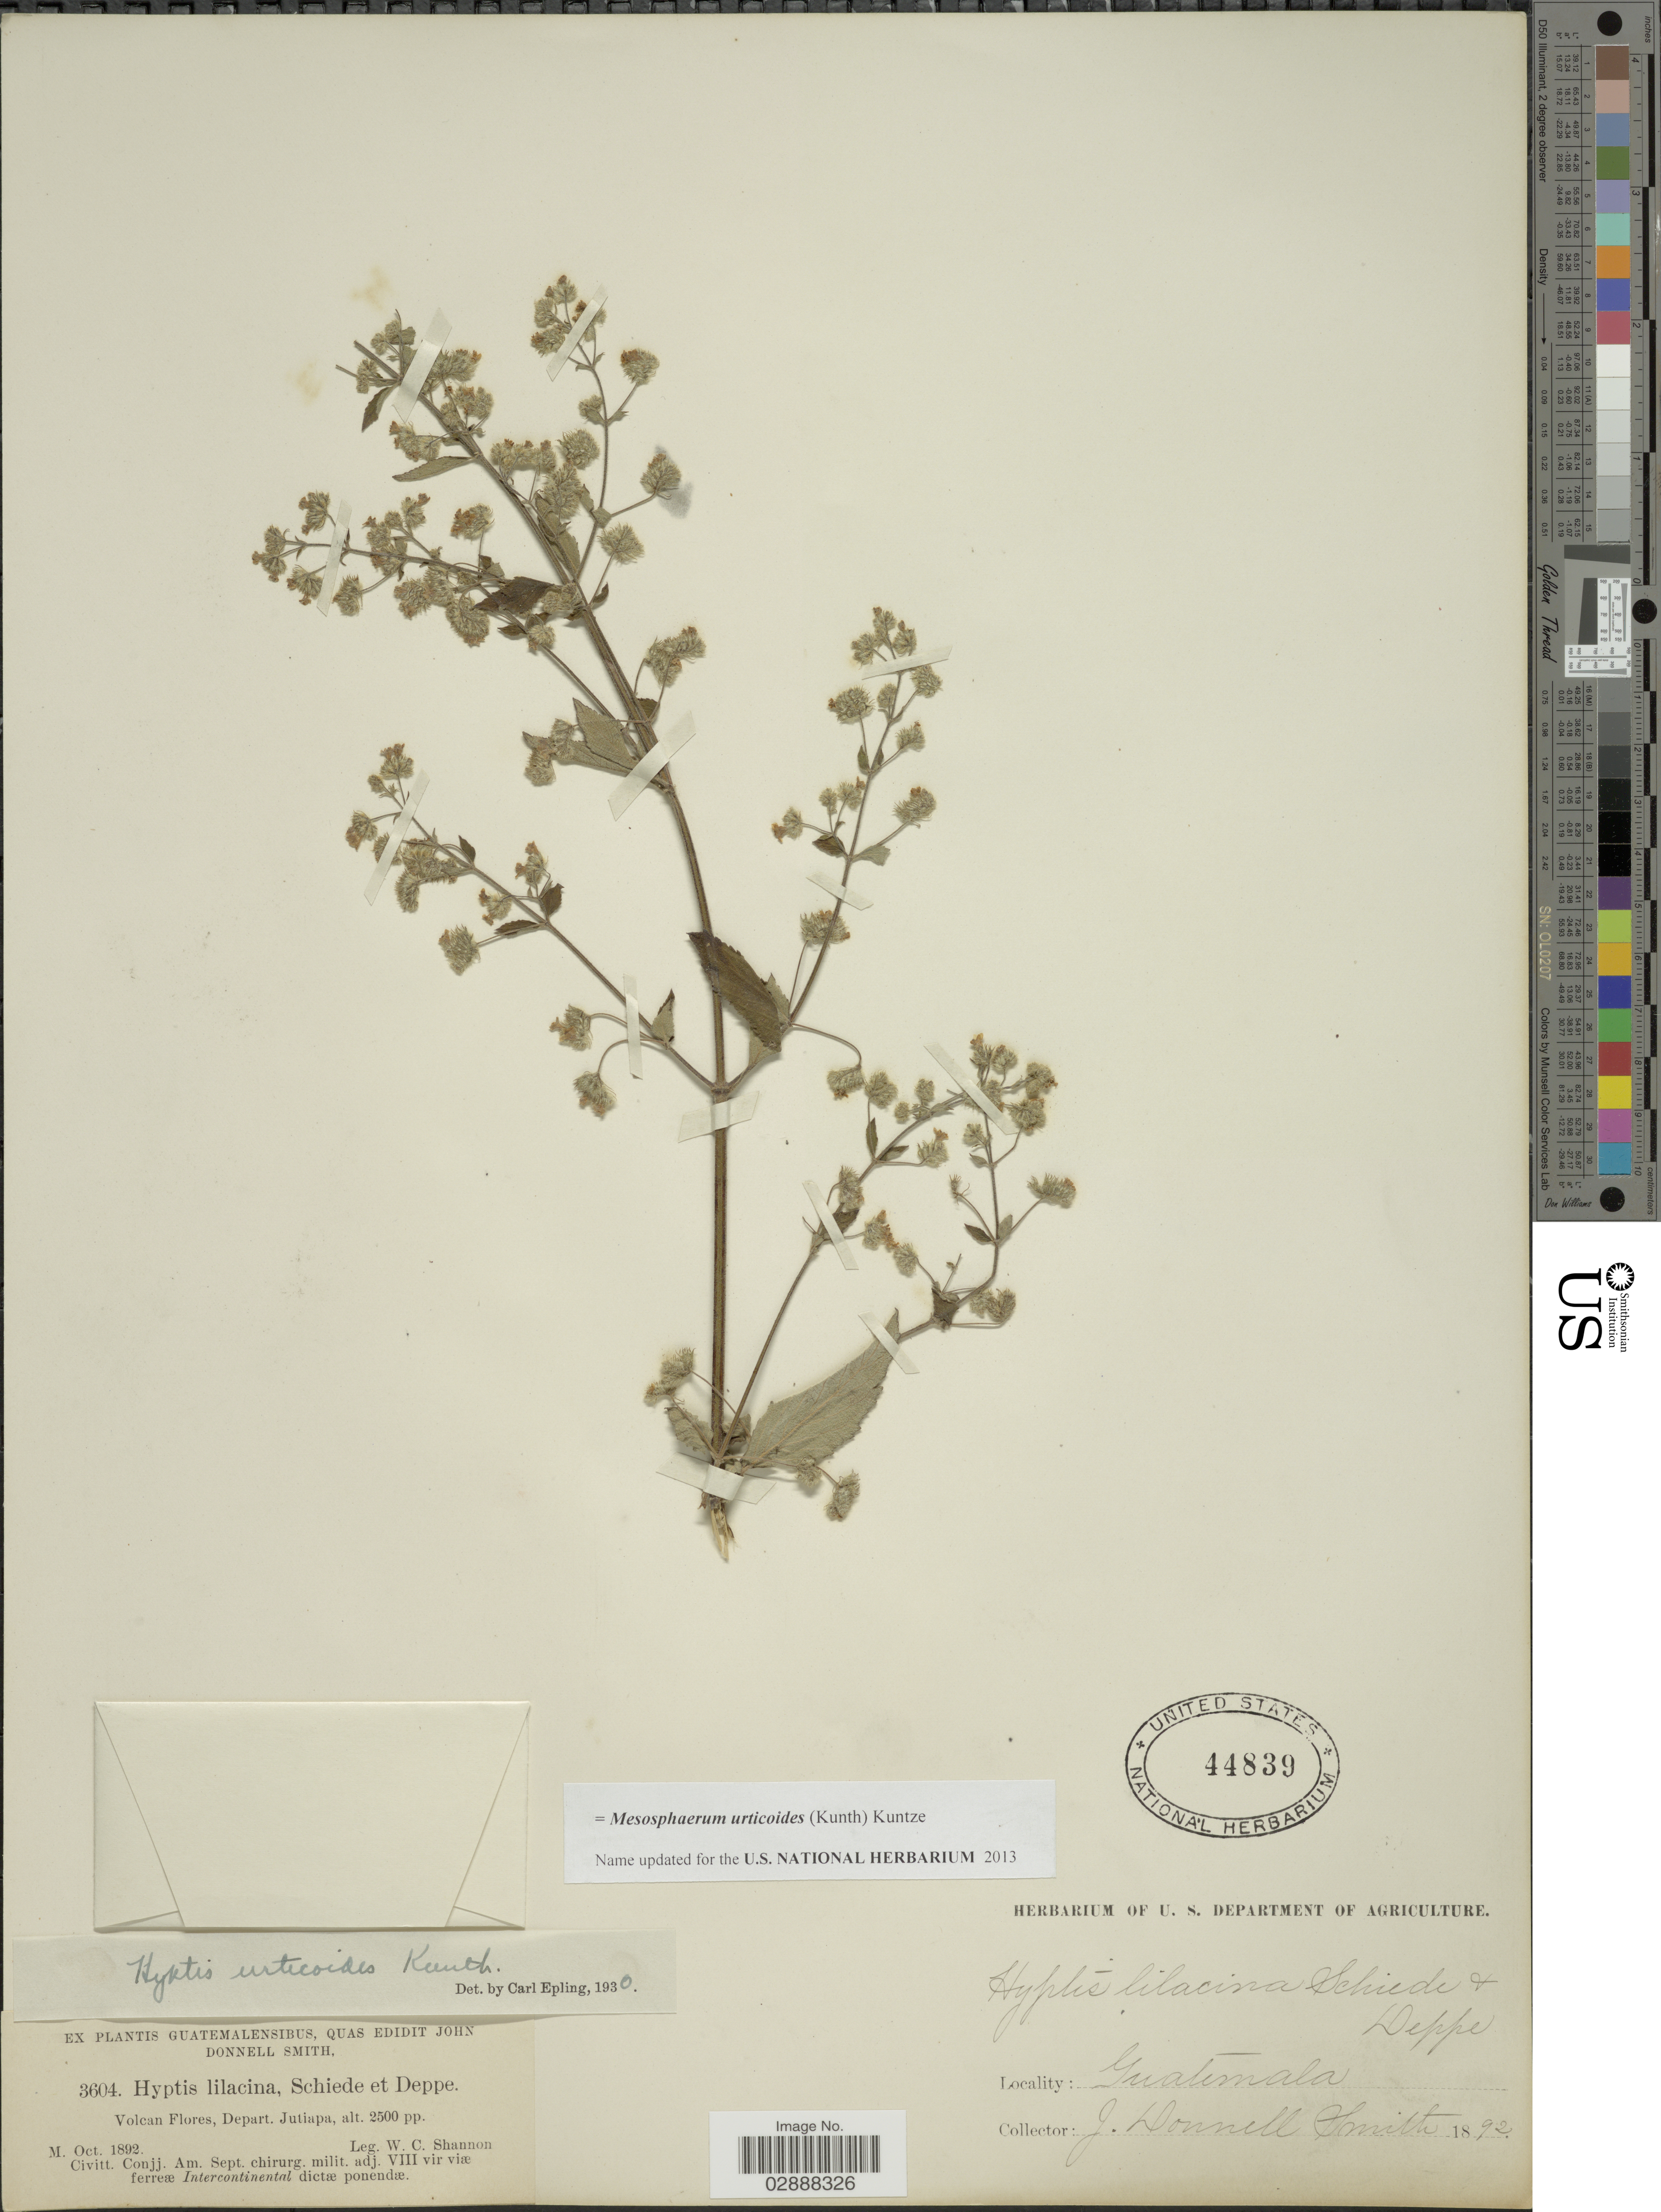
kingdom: Plantae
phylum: Tracheophyta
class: Magnoliopsida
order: Lamiales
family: Lamiaceae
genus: Mesosphaerum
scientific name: Mesosphaerum urticoides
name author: (Kunth) Kuntze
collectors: W. C. Shannon & J. Donnell Smith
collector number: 3604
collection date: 1892-10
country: Guatemala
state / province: Jutiapa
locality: Volcan Flores, Depart. Jutiapa.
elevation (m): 762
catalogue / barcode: US 44839